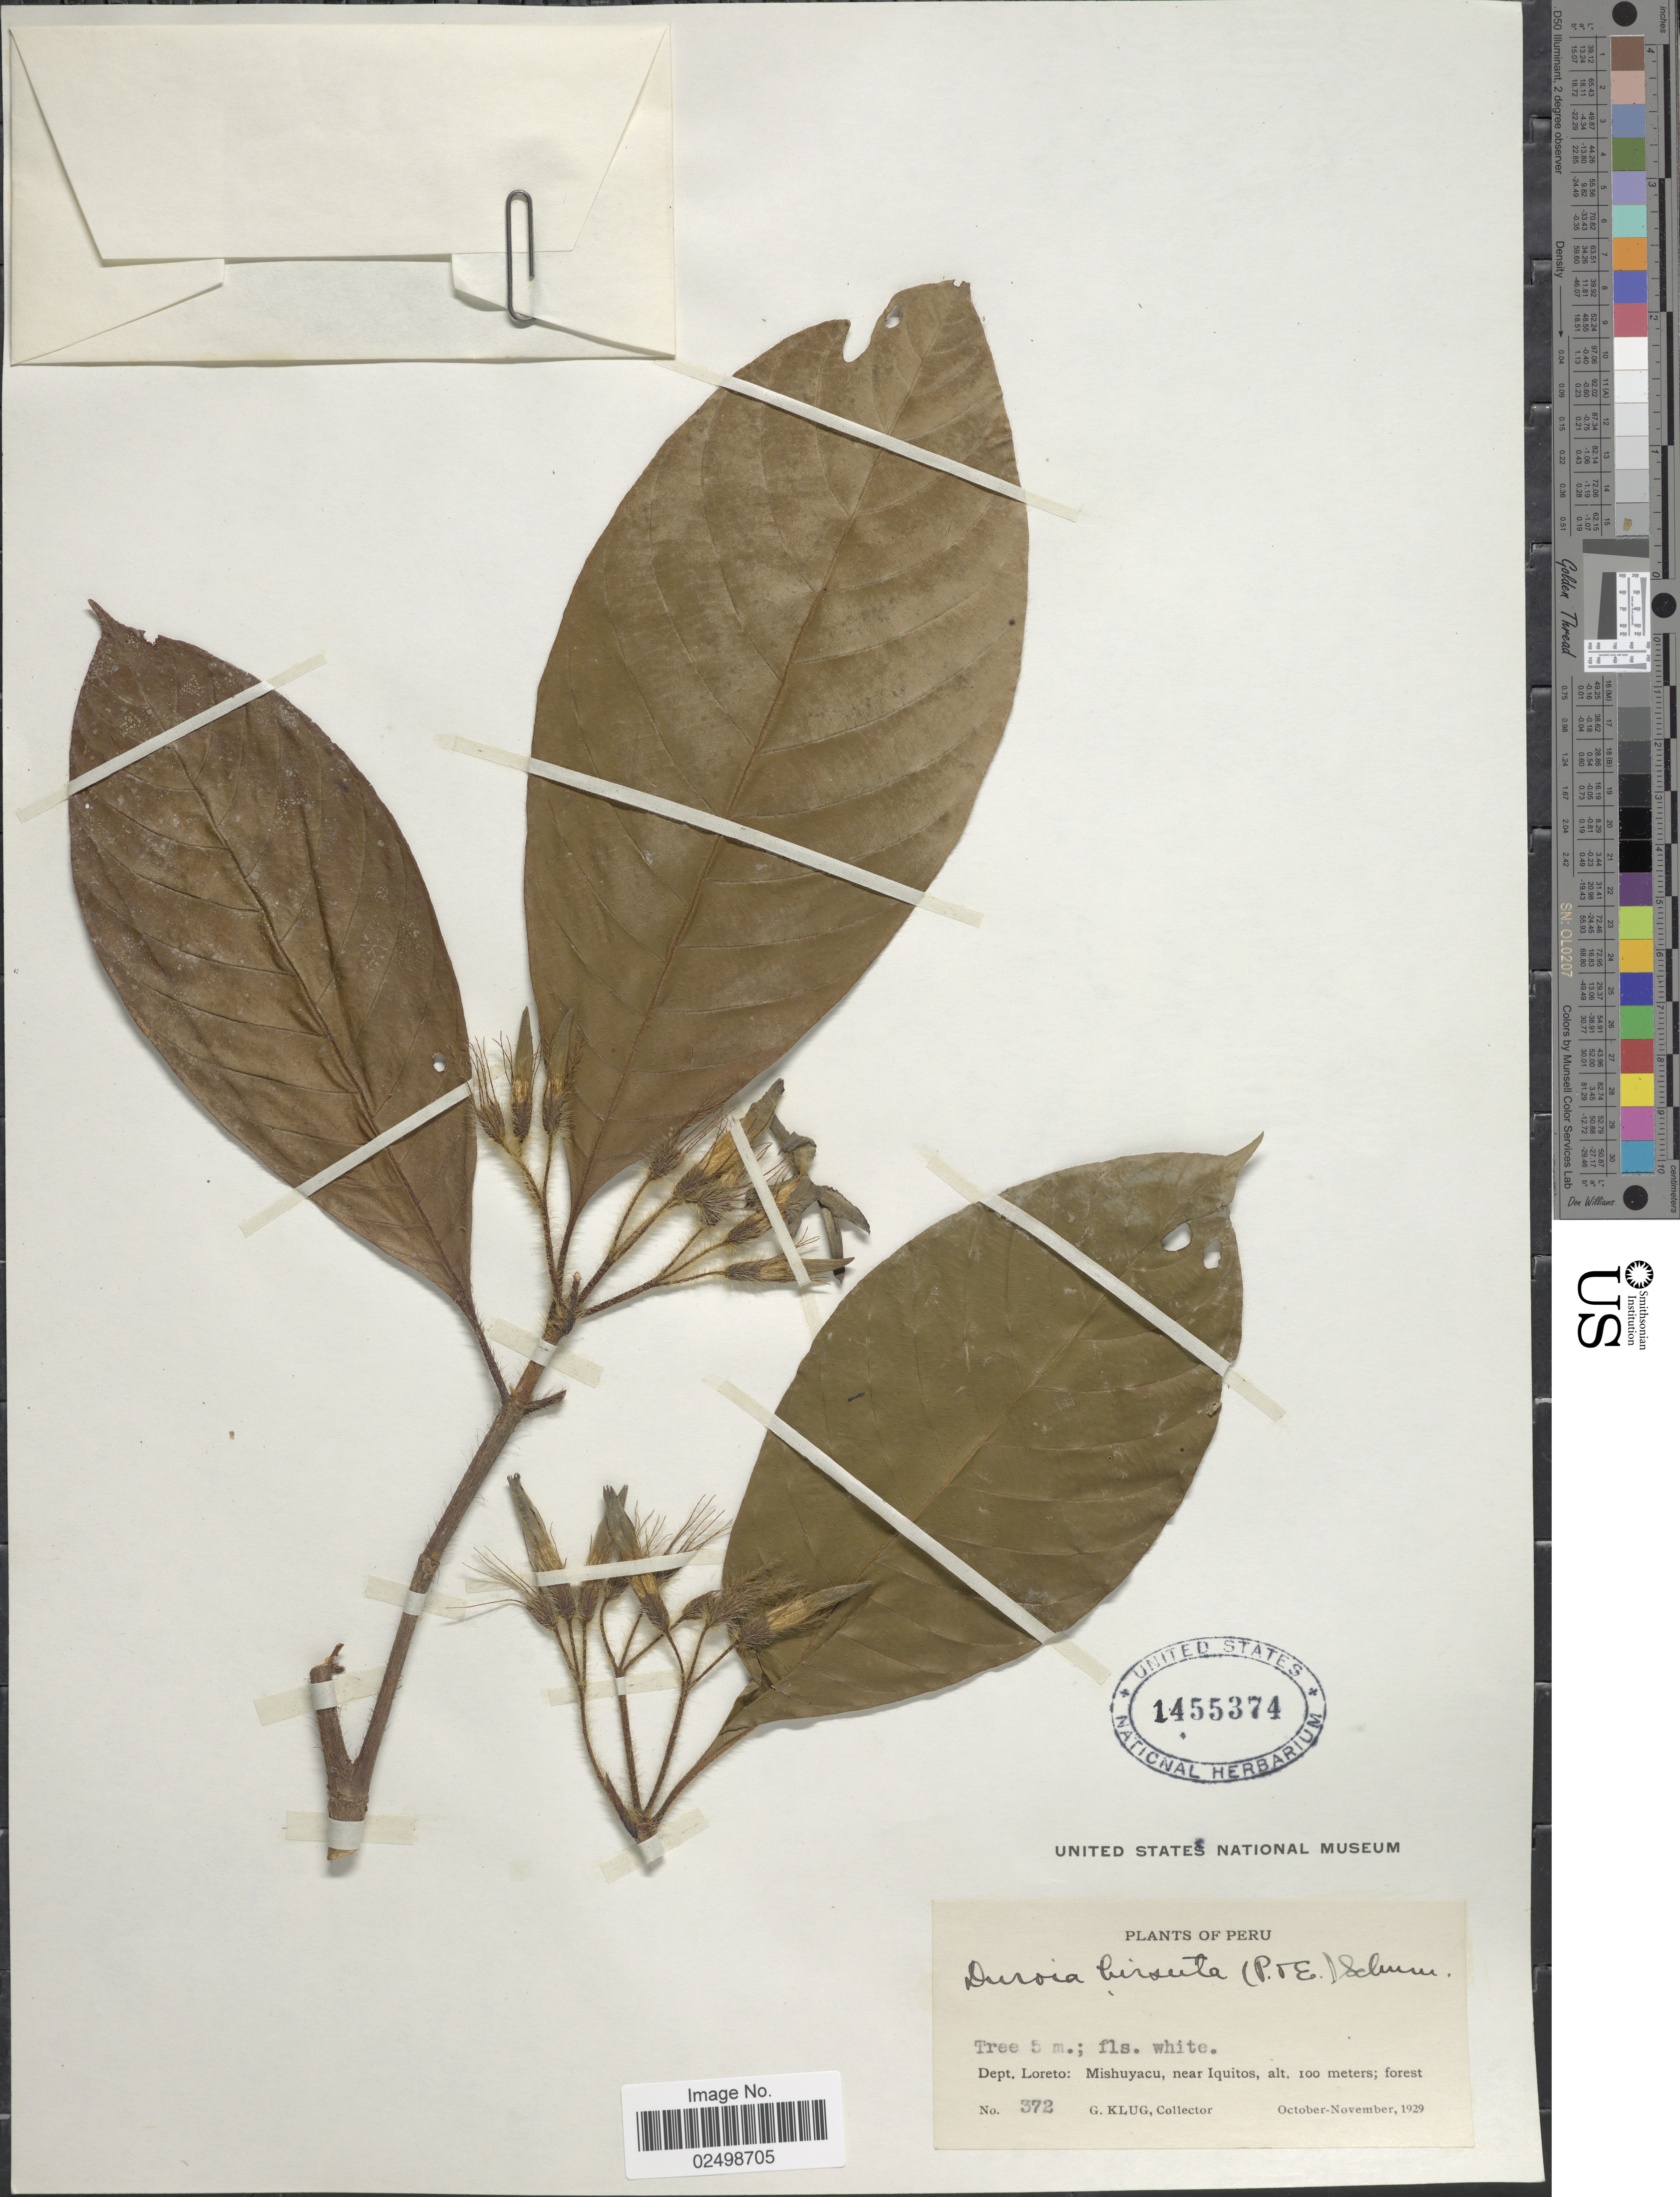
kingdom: Plantae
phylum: Tracheophyta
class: Magnoliopsida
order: Gentianales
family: Rubiaceae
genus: Duroia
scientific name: Duroia hirsuta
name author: (Poepp.) K. Schum.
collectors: G. Klug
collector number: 372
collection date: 1929-10/1929-11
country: Peru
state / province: Loreto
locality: Dept. Loreto: Mishuyacu, near Iquitos.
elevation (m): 100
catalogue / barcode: US 1455374